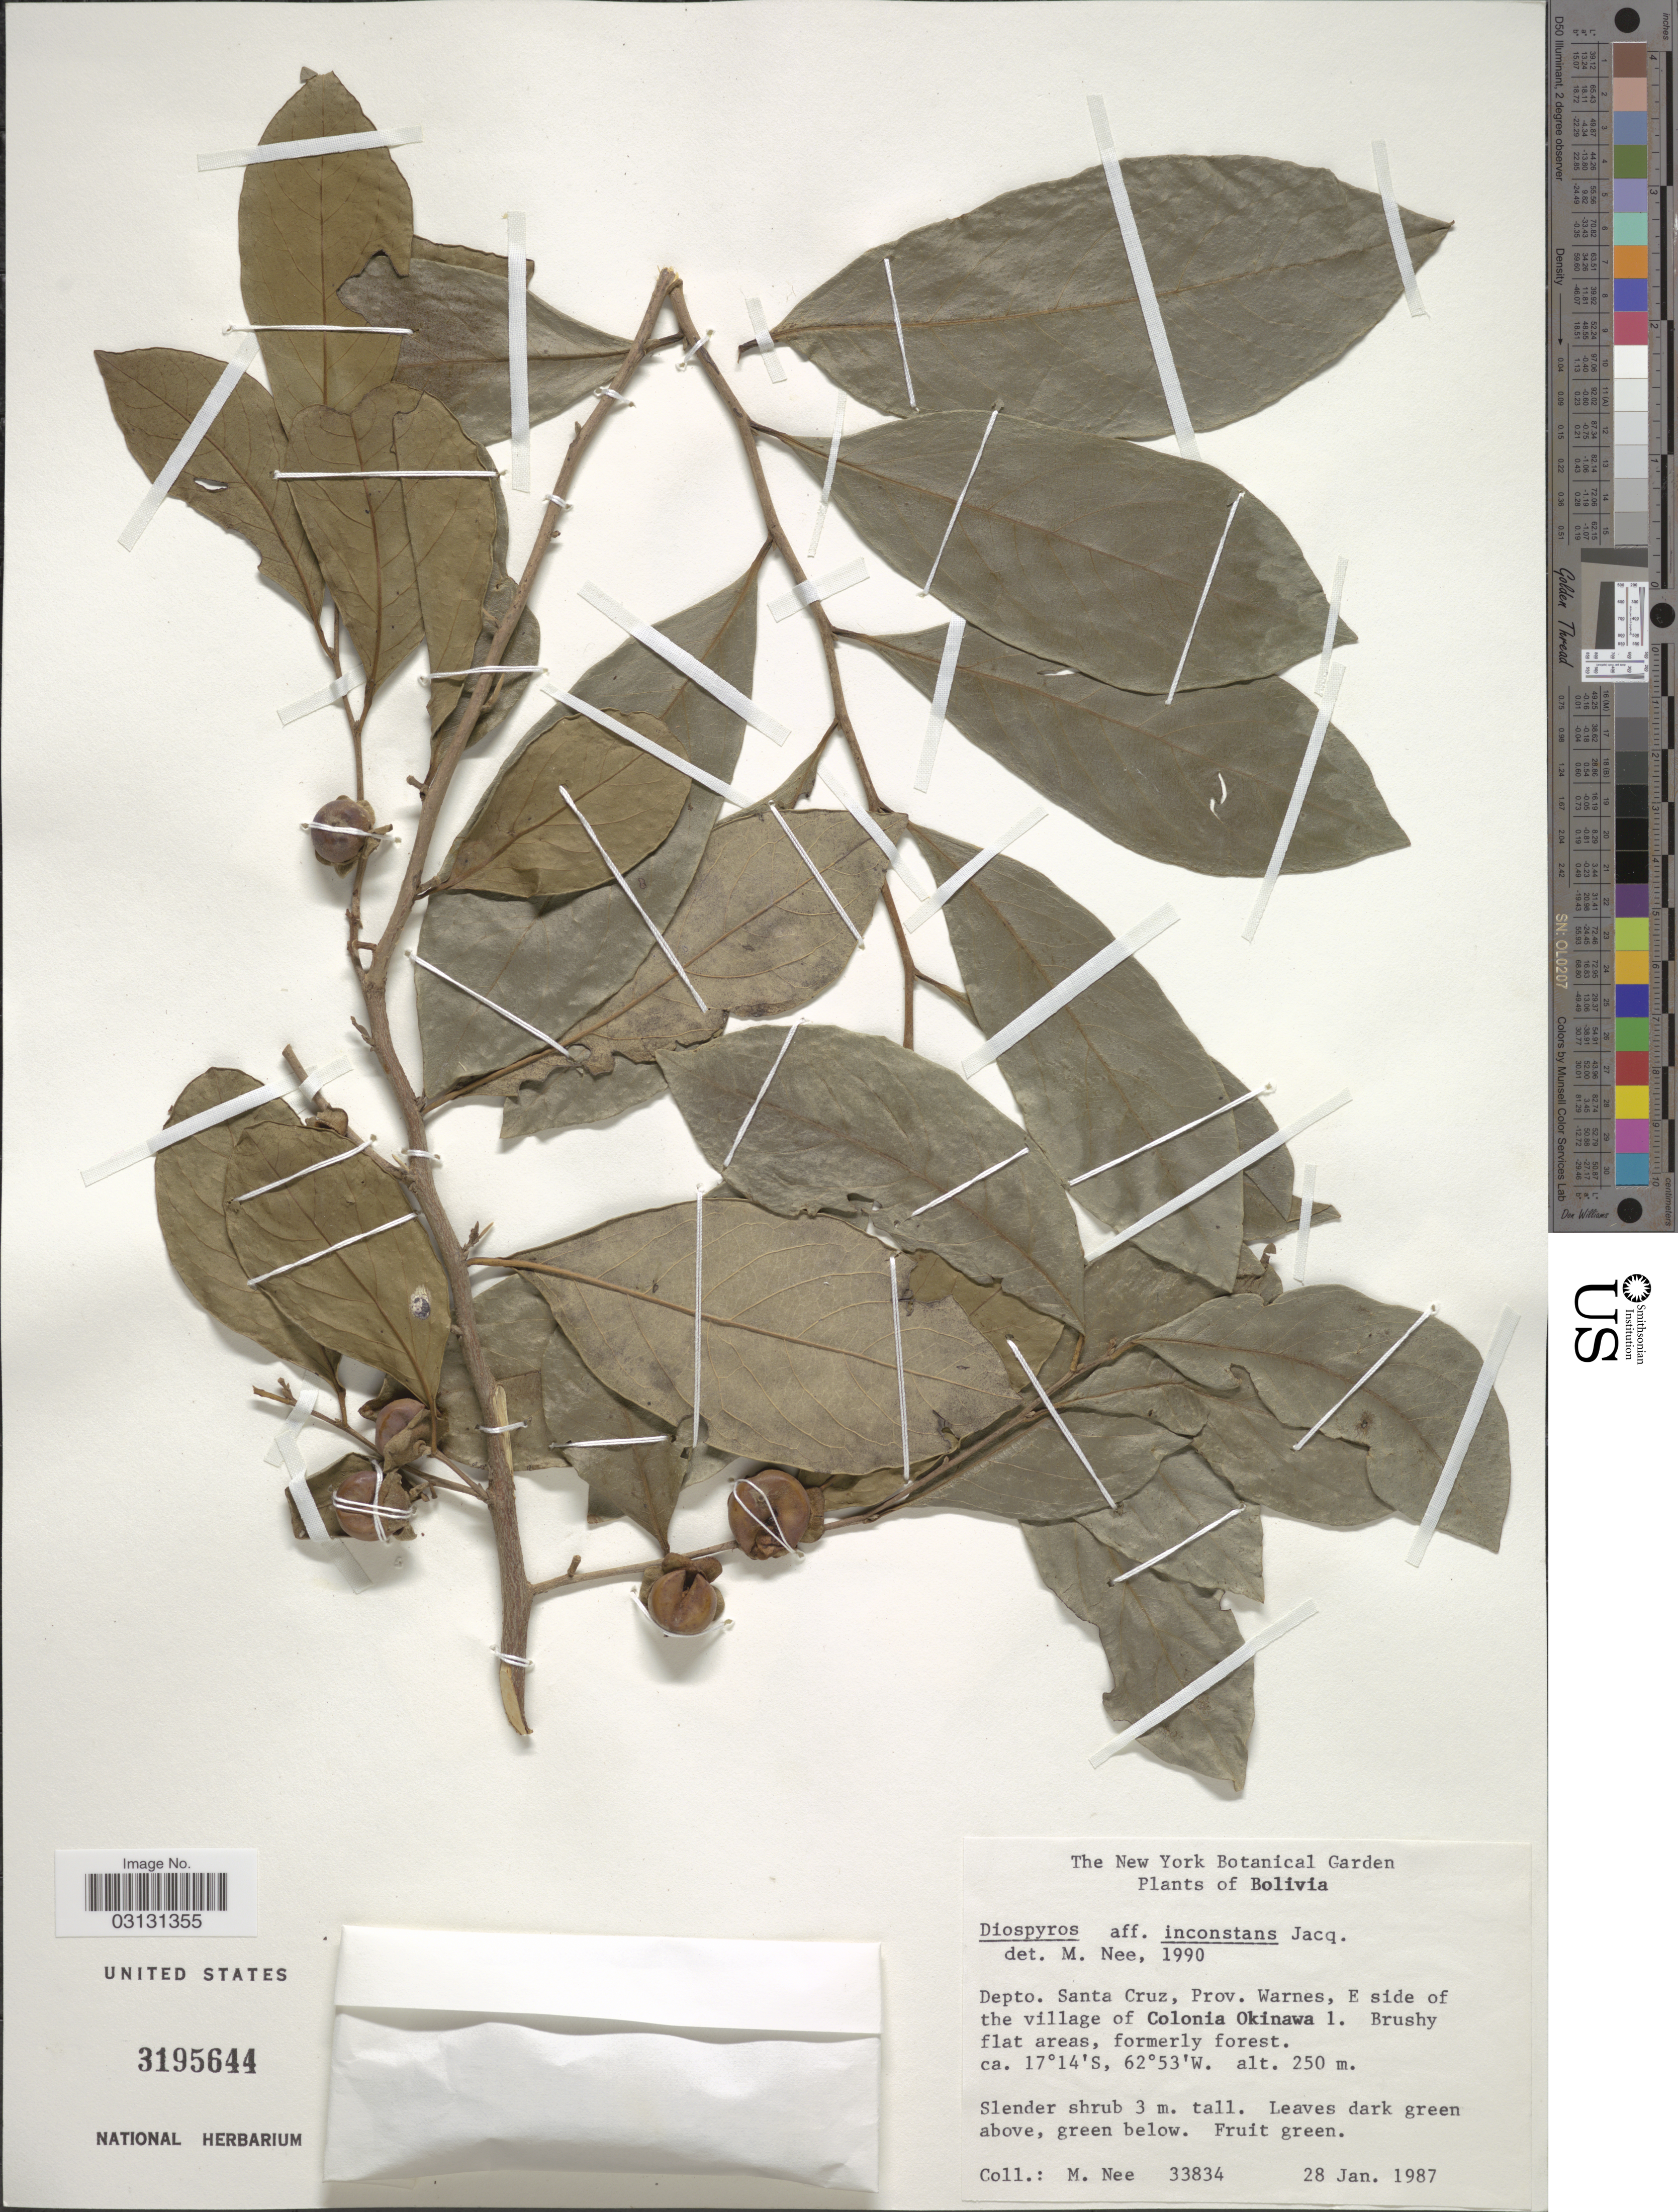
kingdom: Plantae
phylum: Tracheophyta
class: Magnoliopsida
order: Ericales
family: Ebenaceae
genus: Diospyros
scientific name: Diospyros inconstans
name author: Jacq.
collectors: M. Nee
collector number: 33834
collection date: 1987-01-28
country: Bolivia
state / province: Santa Cruz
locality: Depto. Santa Cruz, Prov. Warnes, E side of the village of Colonia Okinawa 1.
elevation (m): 250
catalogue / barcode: US 3195644